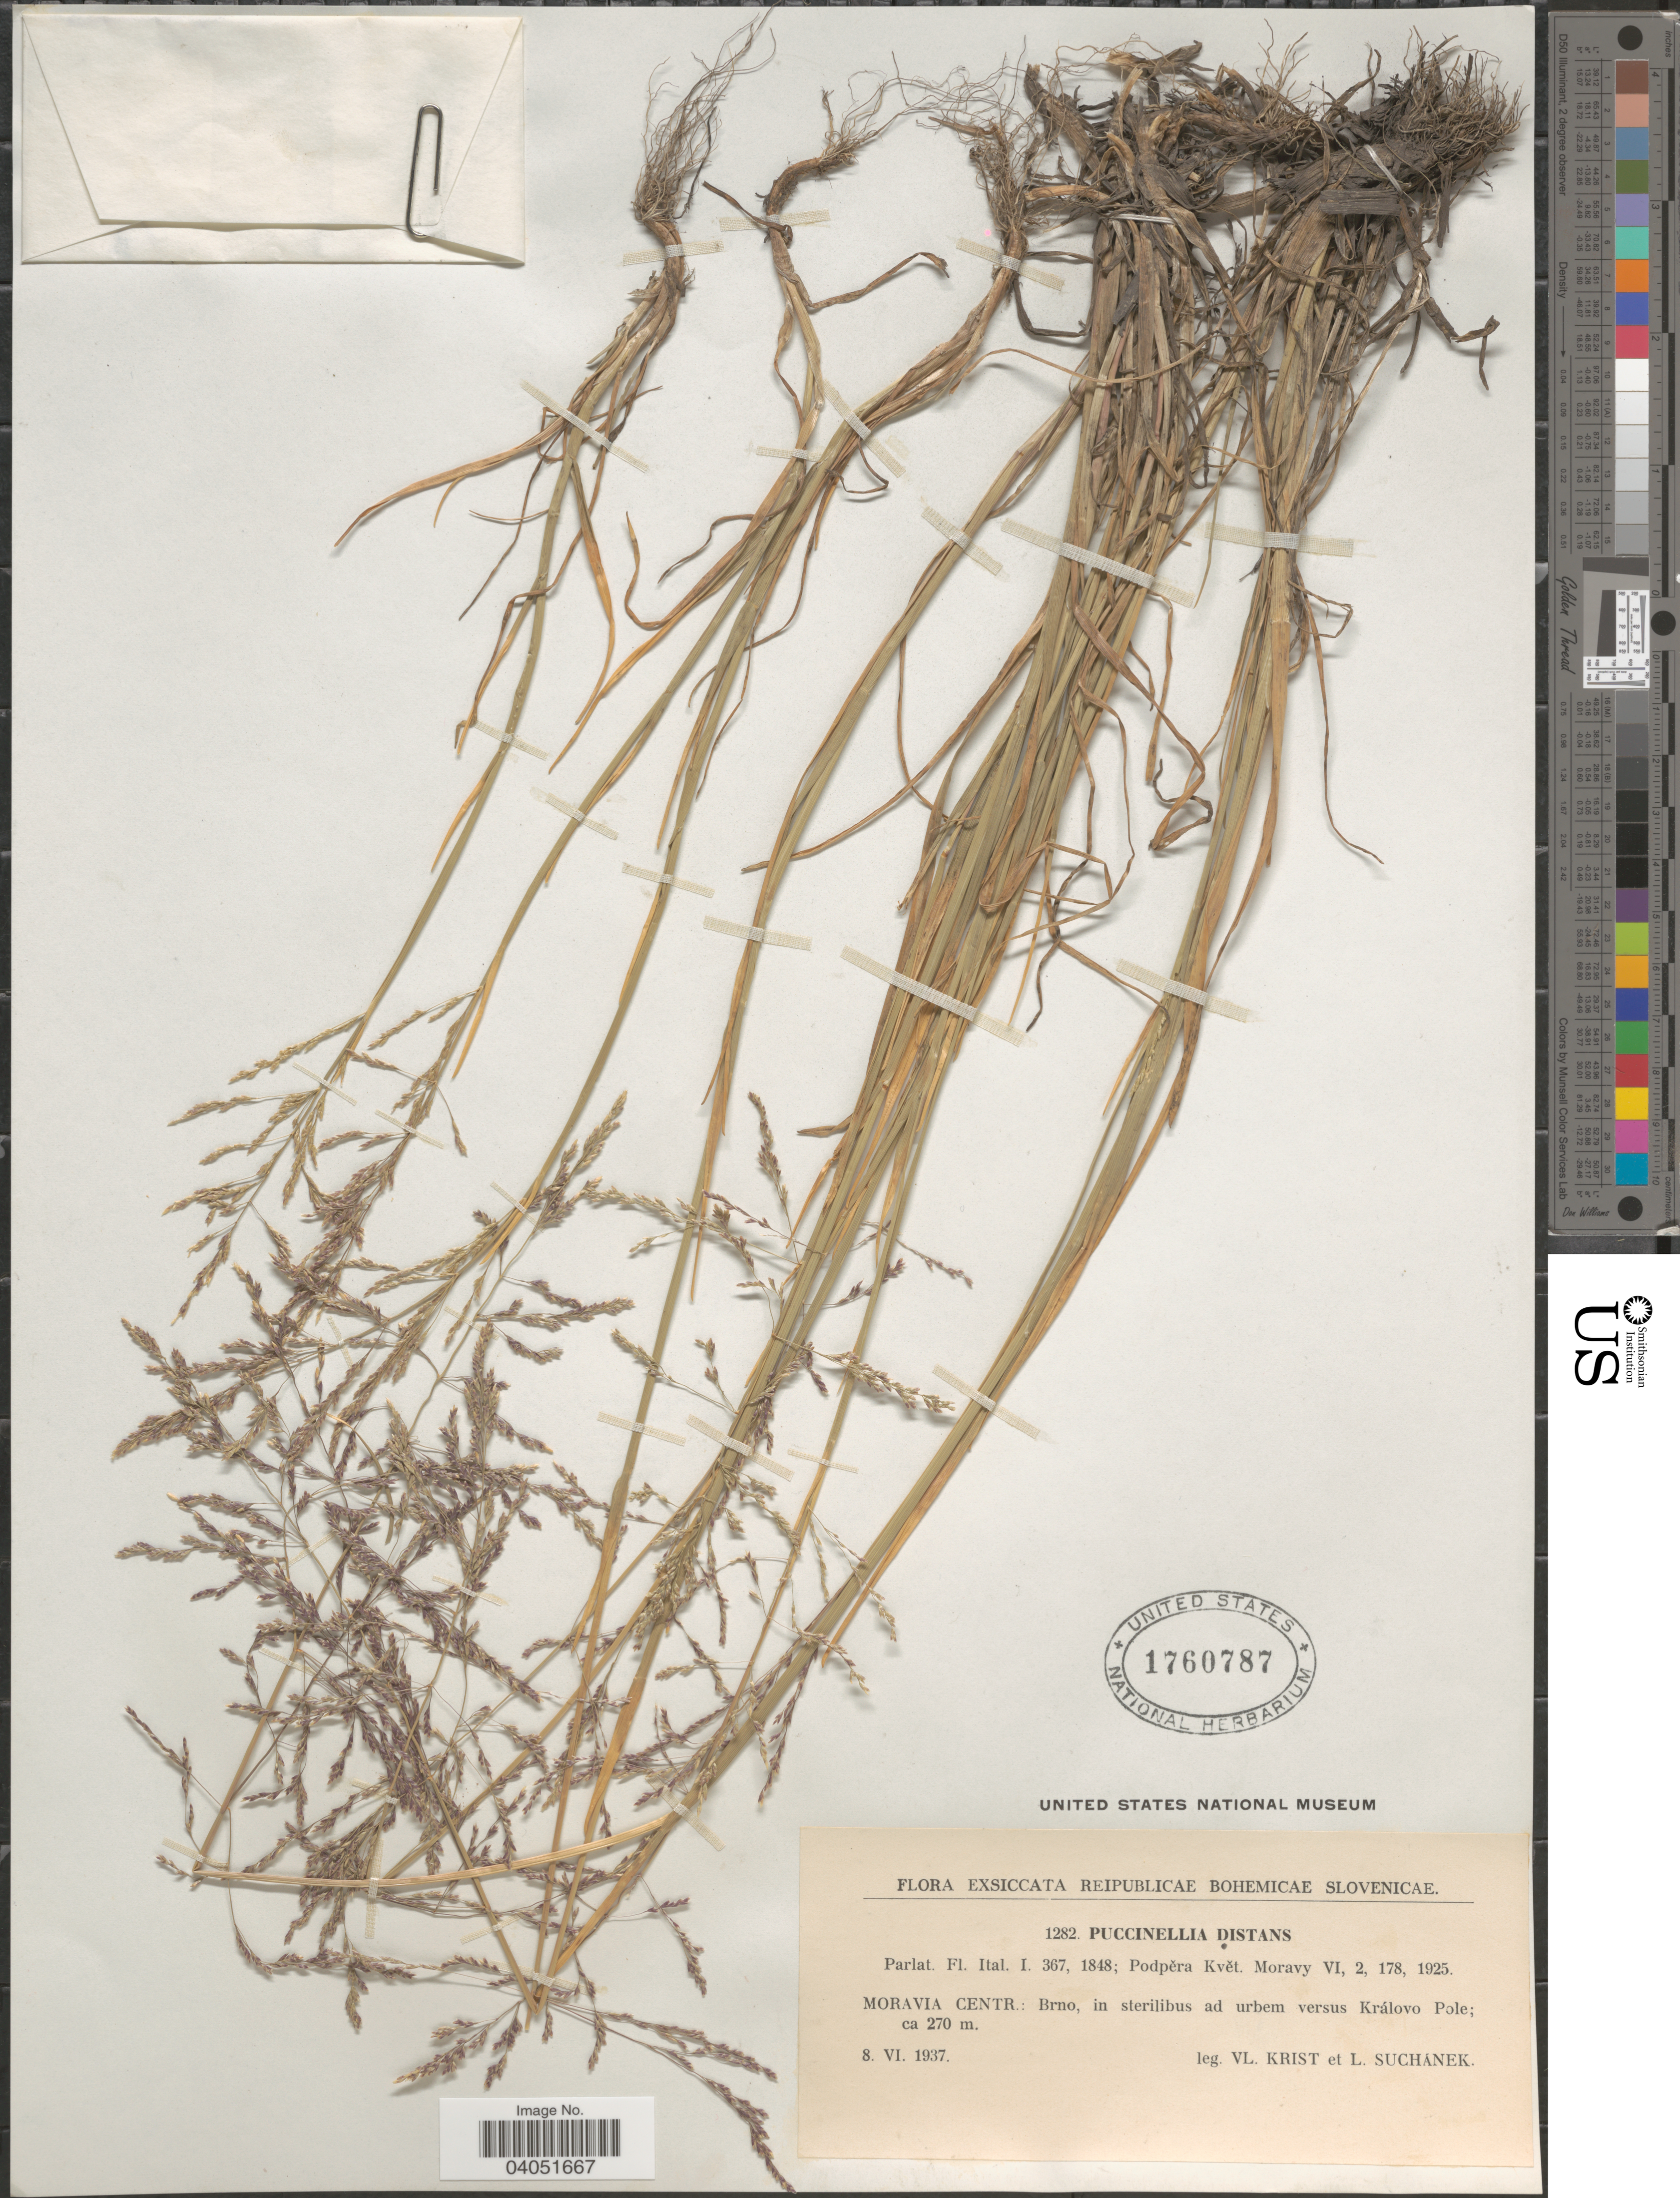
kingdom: Plantae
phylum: Tracheophyta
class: Liliopsida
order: Poales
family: Poaceae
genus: Puccinellia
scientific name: Puccinellia distans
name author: (Jacq.) Parl.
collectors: V. Krist & L. Suchánek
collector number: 1282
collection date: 1937-06-08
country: Czechia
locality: Reipublicae Bohemicae Slovenicae. Moravia Centr.: Brno, in sterilibus ad urbem versus Královo Pole.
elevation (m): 270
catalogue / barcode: US 1760787